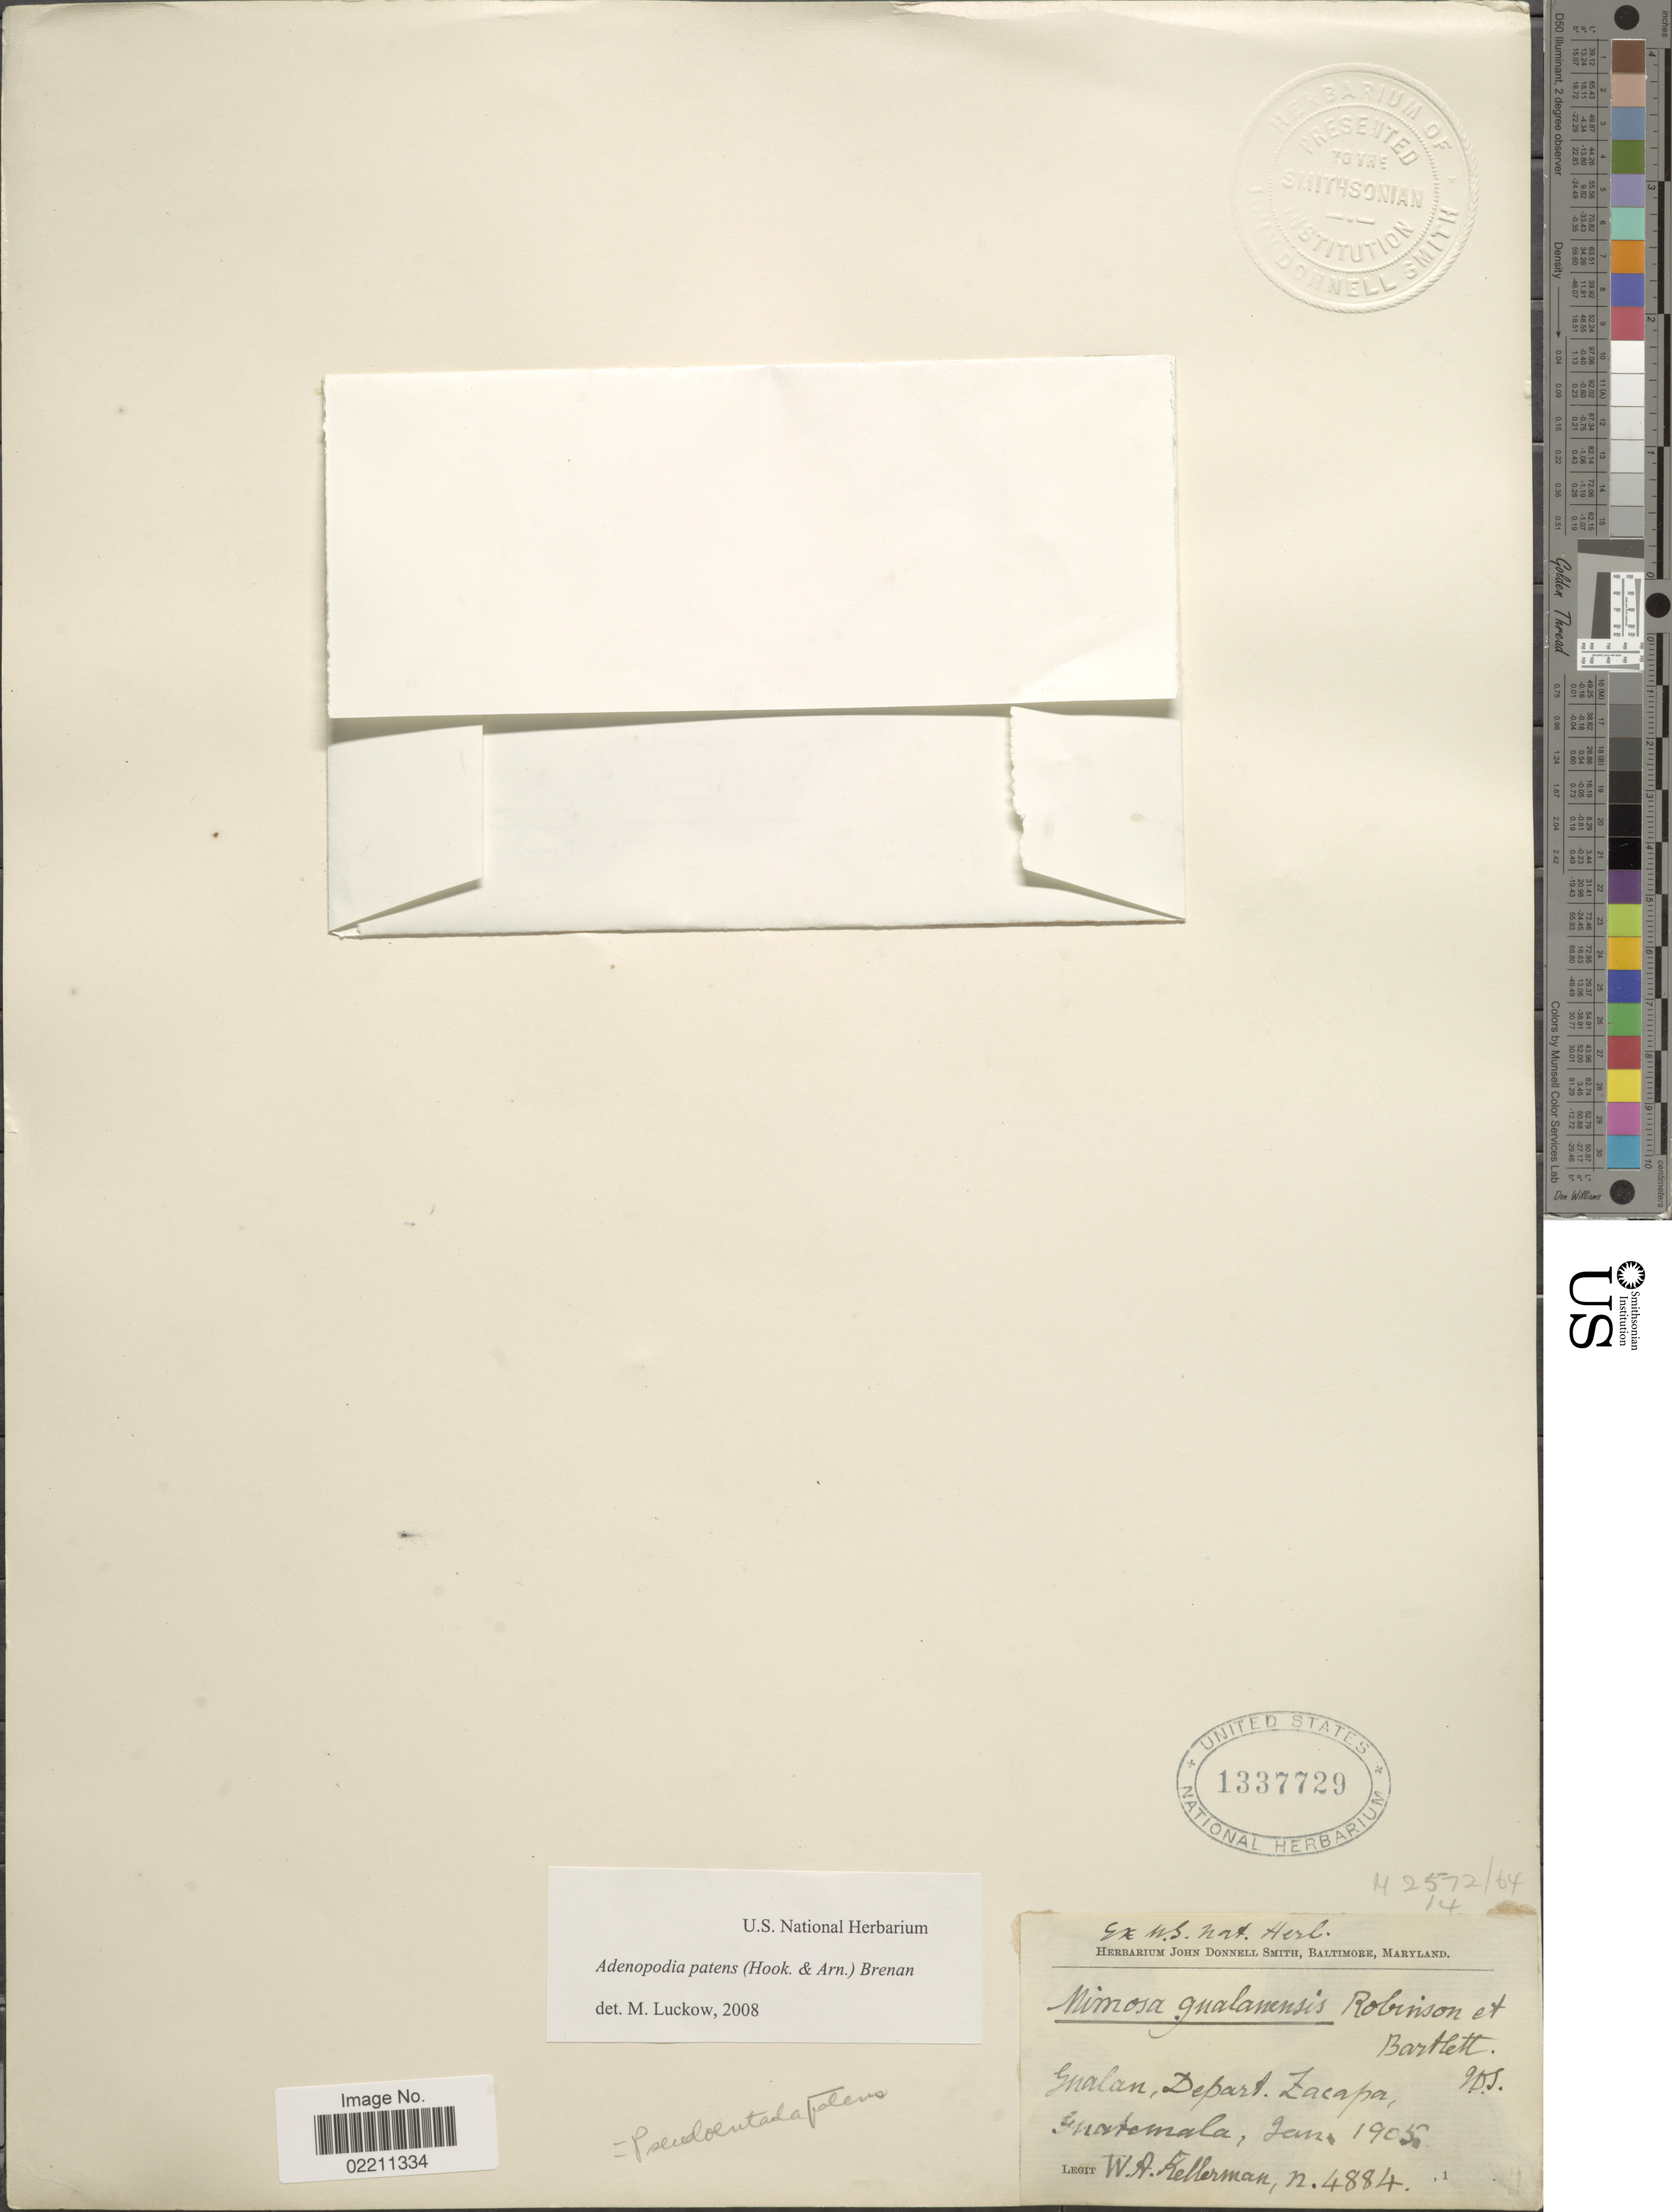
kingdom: Plantae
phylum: Tracheophyta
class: Magnoliopsida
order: Fabales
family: Fabaceae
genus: Adenopodia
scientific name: Adenopodia patens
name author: (Hook. & Arn.) Brenan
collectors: W. Kellerman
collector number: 4884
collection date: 1905-01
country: Guatemala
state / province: Zacapa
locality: Gualan, Depart. Zacapa, Guatemala.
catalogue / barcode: US 1337729